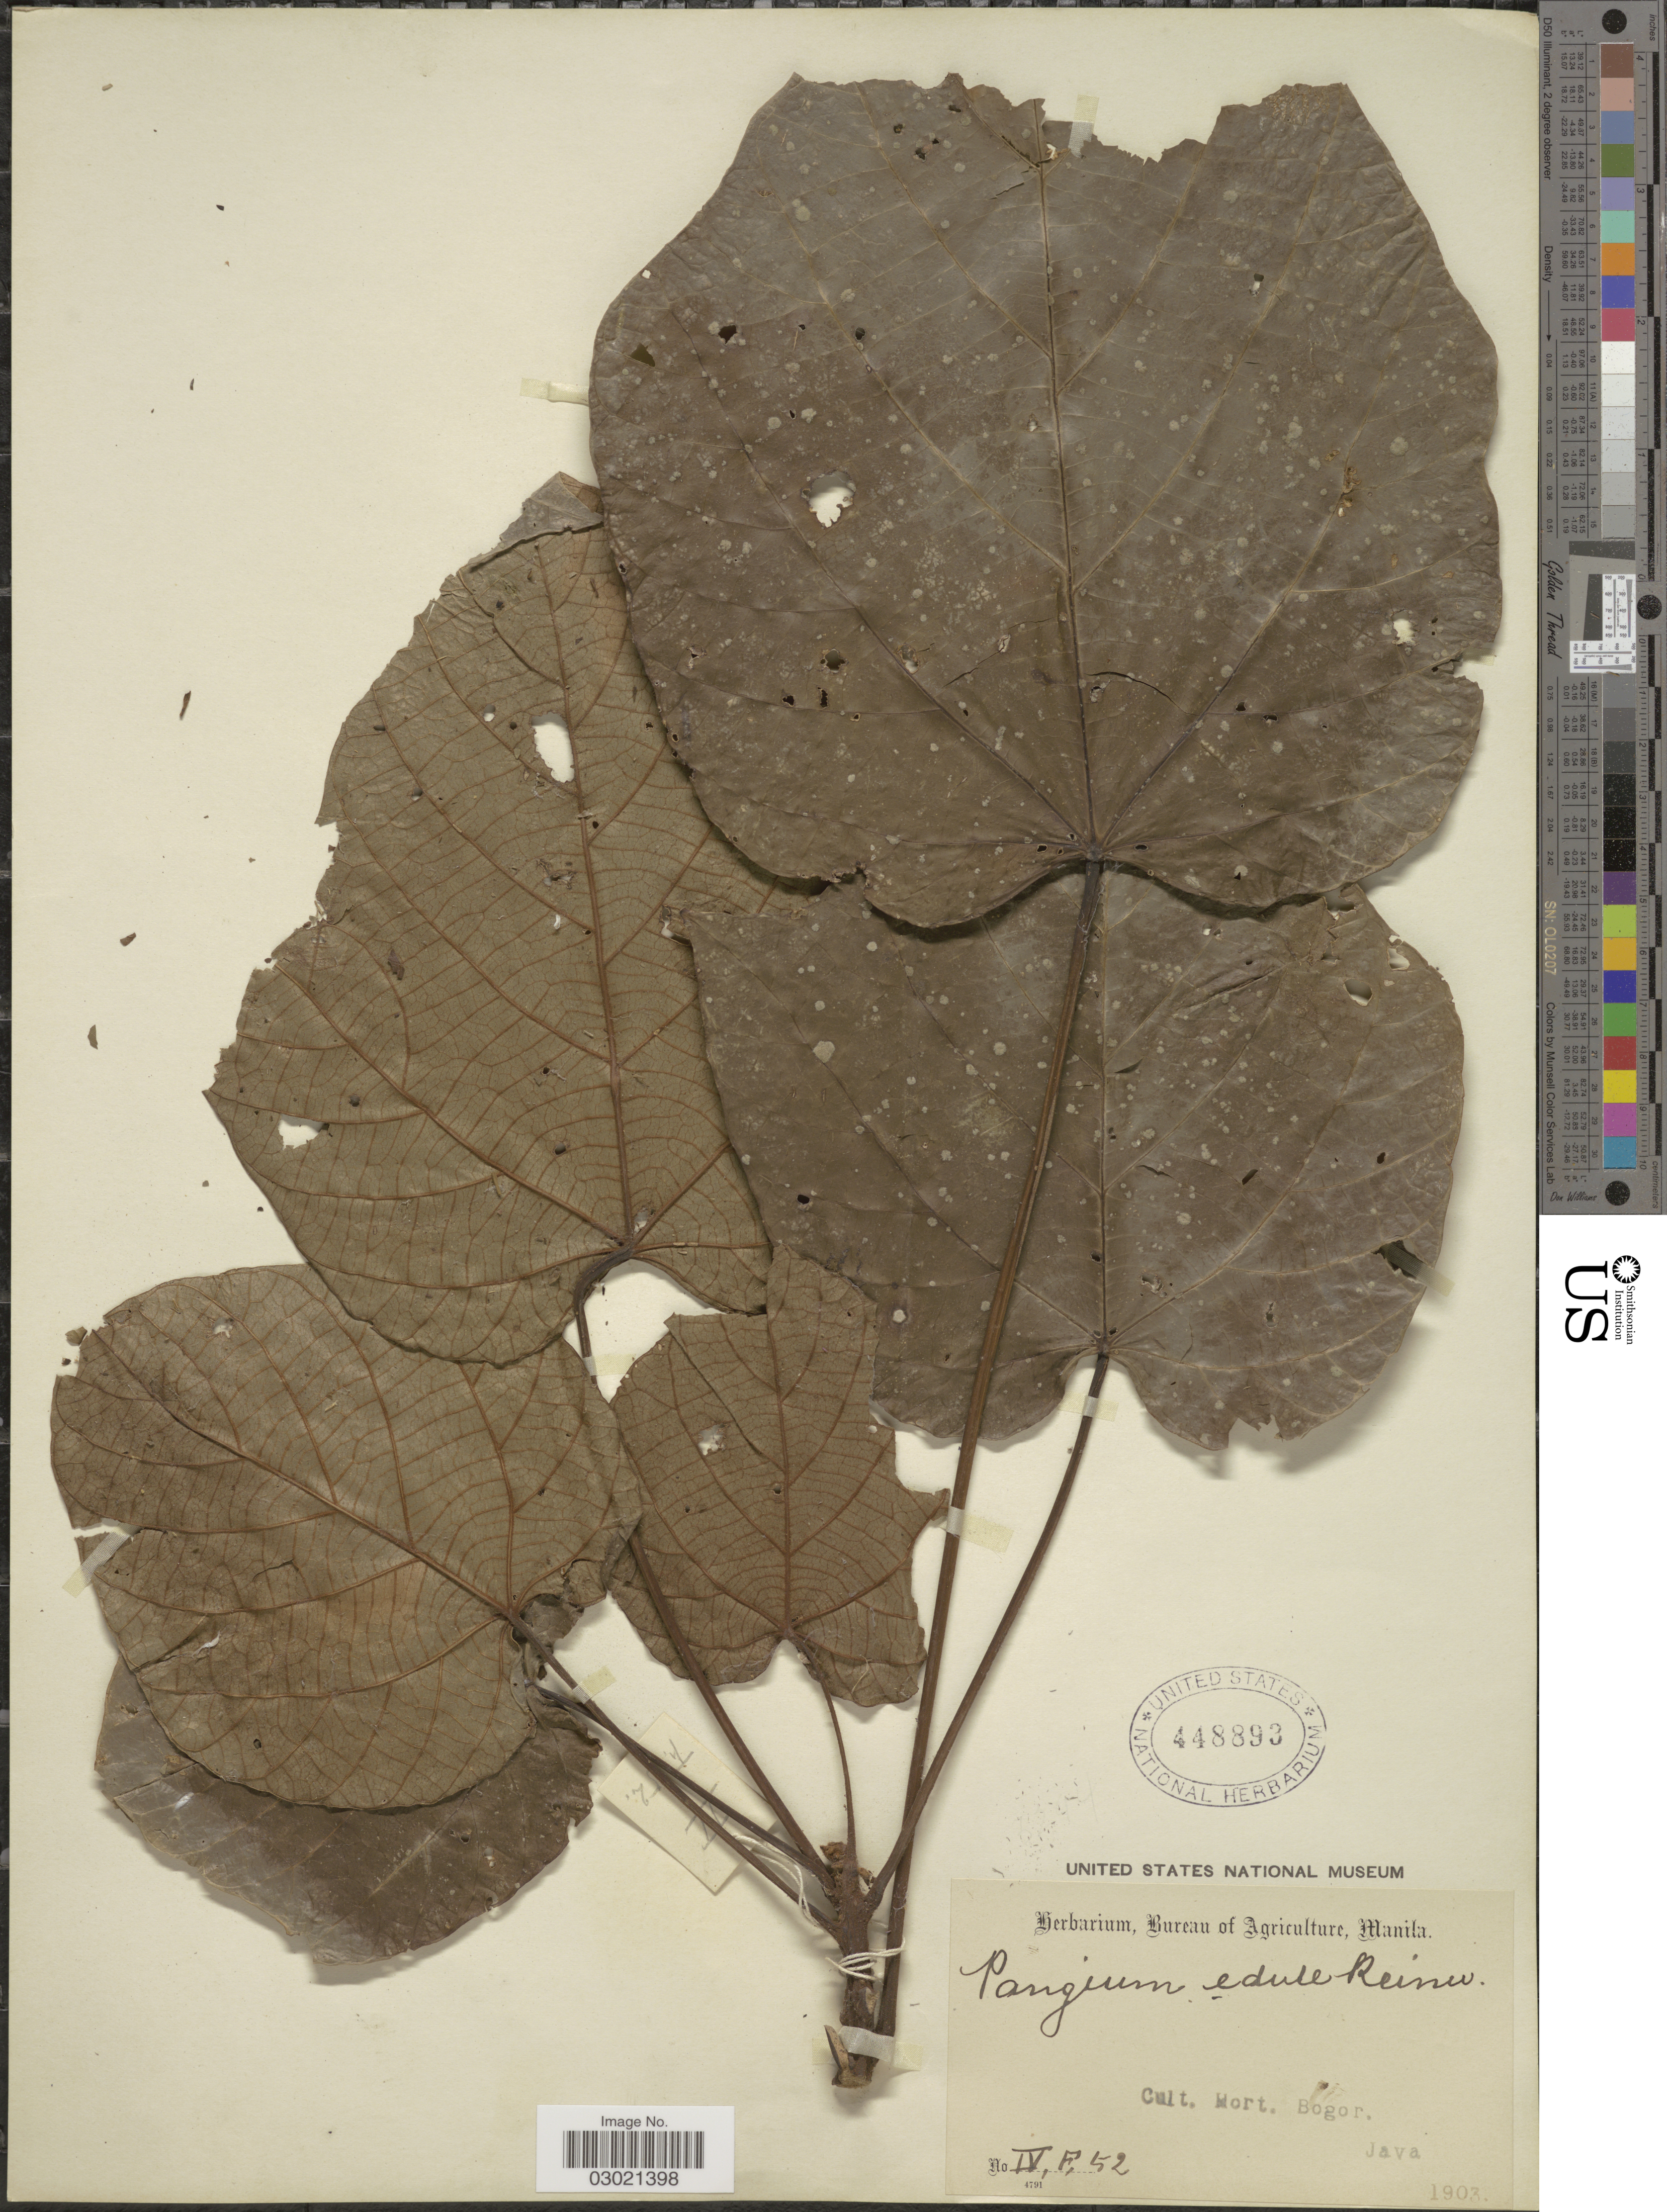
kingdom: Plantae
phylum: Tracheophyta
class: Magnoliopsida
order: Malpighiales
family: Achariaceae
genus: Pangium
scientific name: Pangium edule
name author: Reinw.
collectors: Ex herb. Bureau of Agriculture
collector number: IV, F, 52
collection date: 1903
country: Indonesia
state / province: Java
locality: Cult. Hort. Bogor.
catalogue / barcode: US 448893